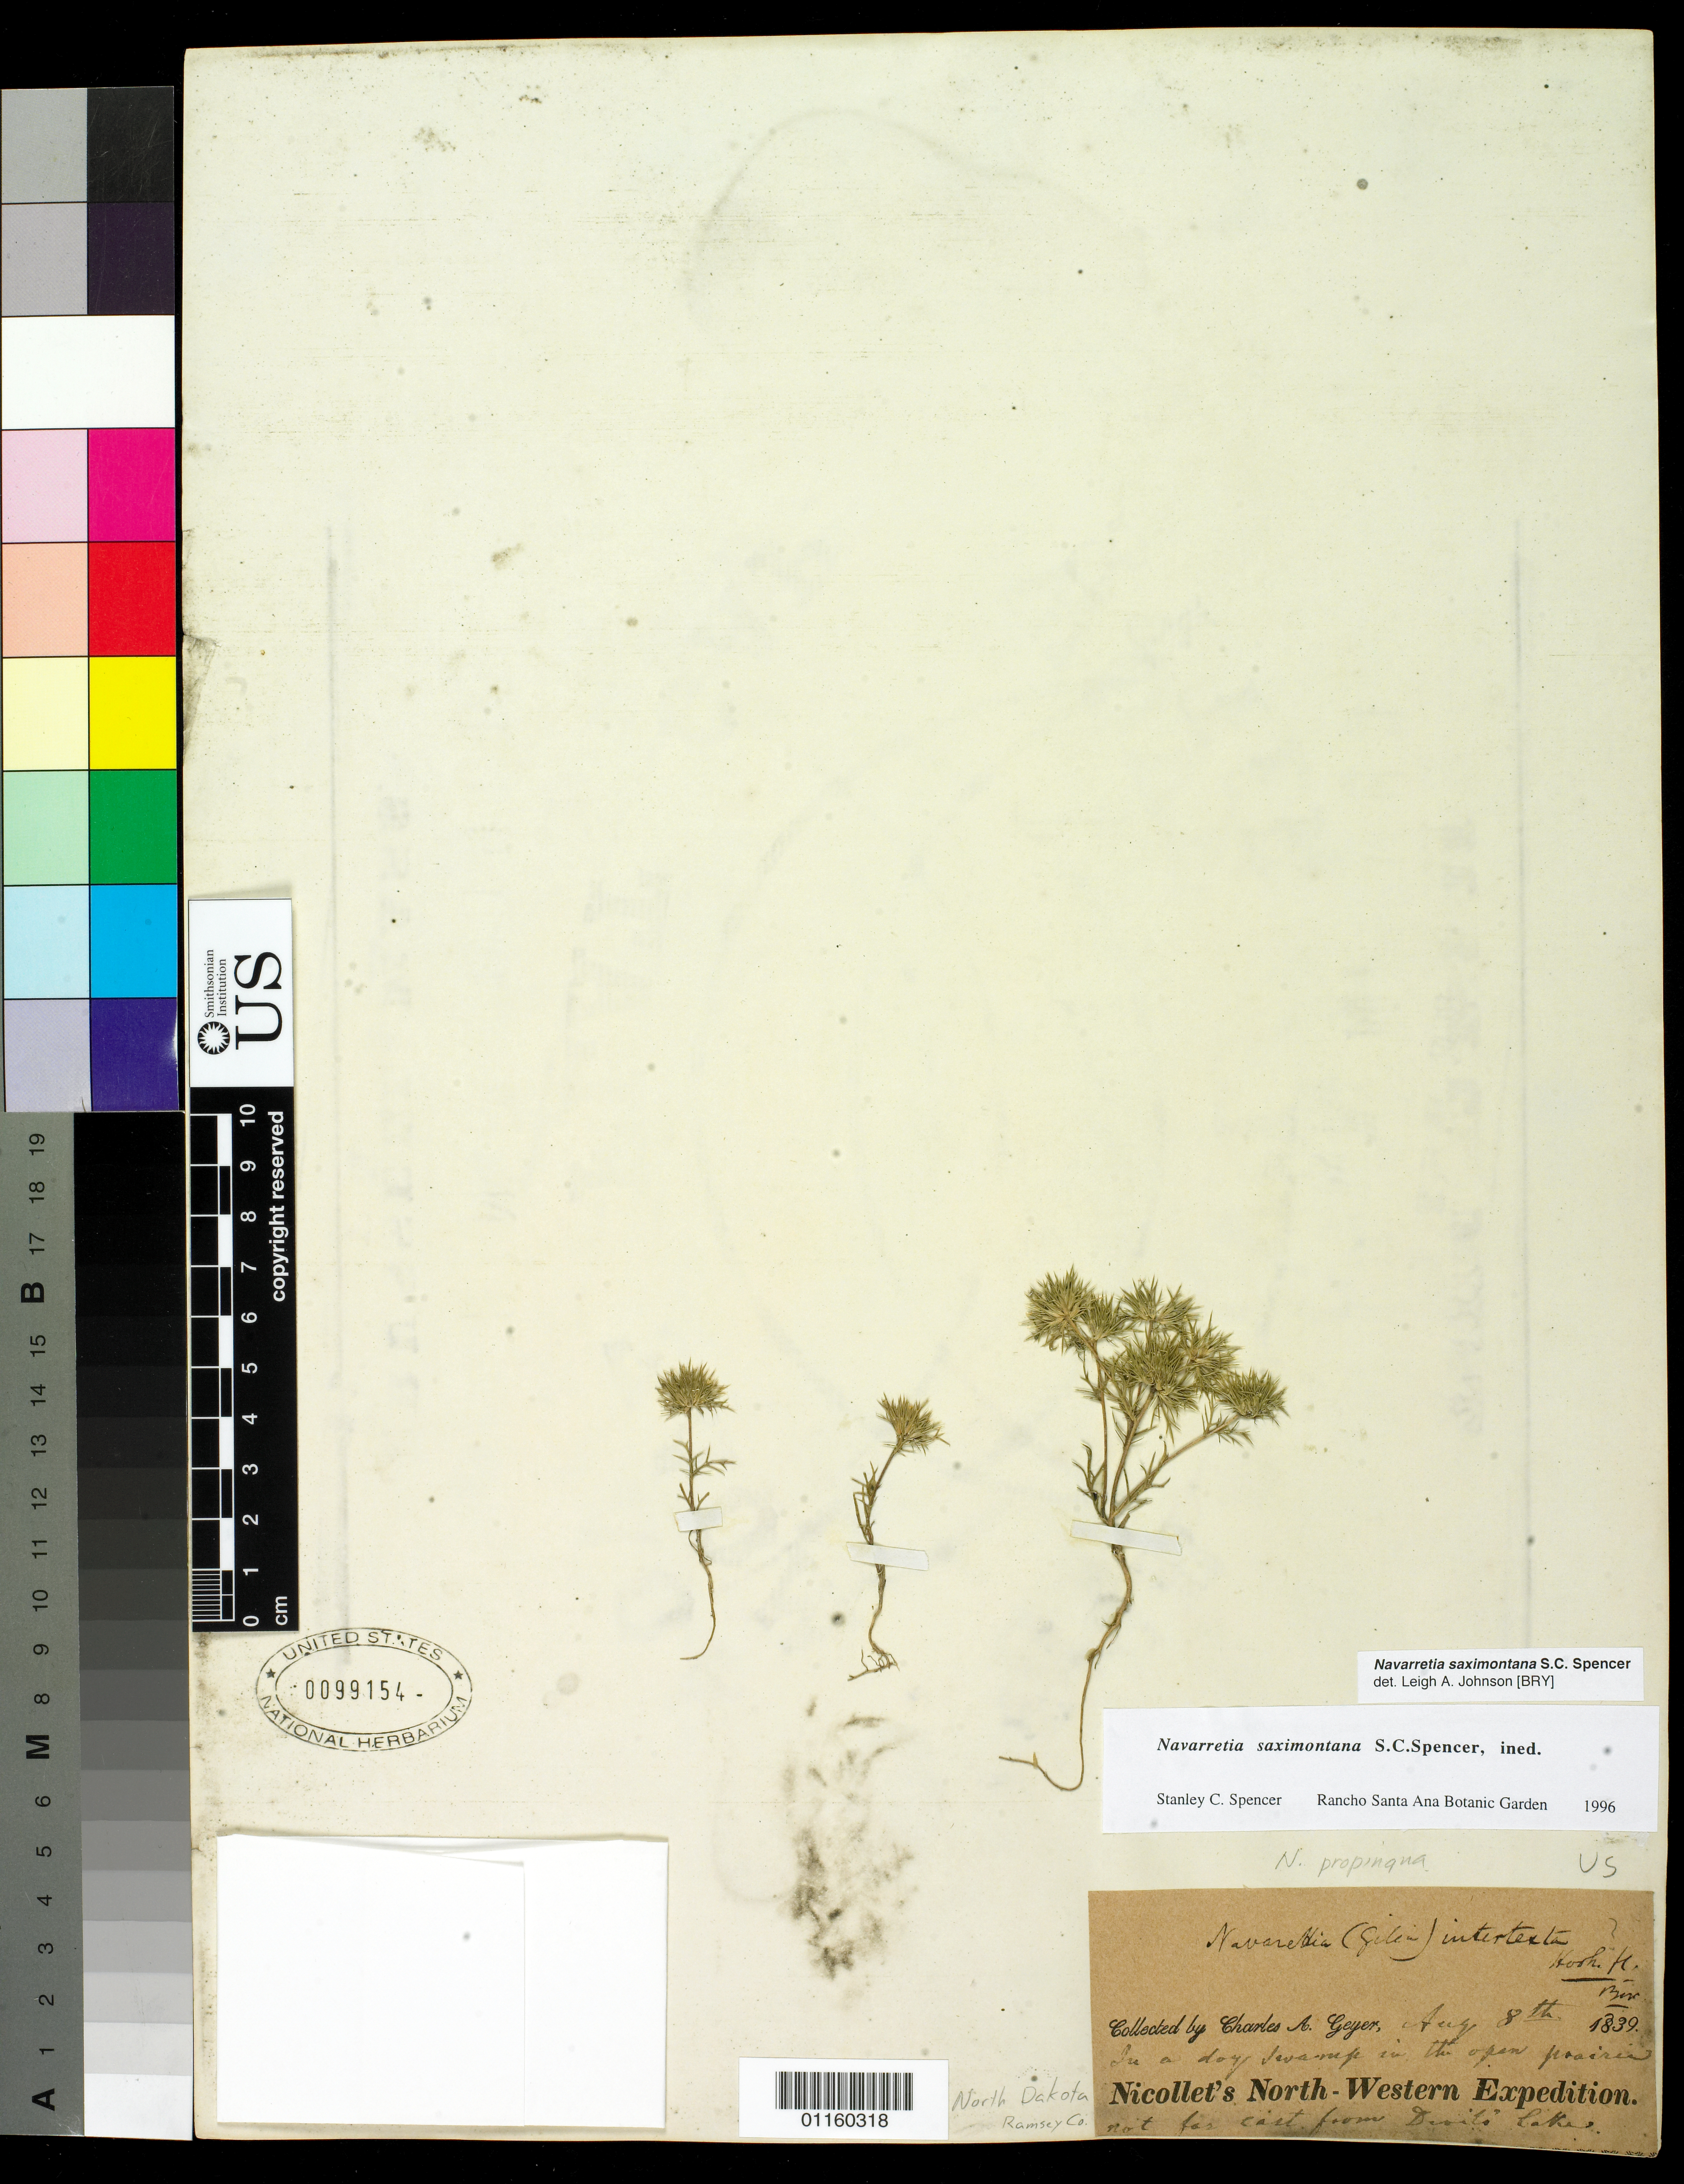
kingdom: Plantae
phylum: Tracheophyta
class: Magnoliopsida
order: Ericales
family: Polemoniaceae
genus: Navarretia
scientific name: Navarretia saximontana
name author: S.C. Spencer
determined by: Spencer, S. C.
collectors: C. A. Geyer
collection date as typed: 8 Aug 1839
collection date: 1839-08-08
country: United States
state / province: North Dakota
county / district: Ramsey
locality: not far east from Devil's Lake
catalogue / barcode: US 99154